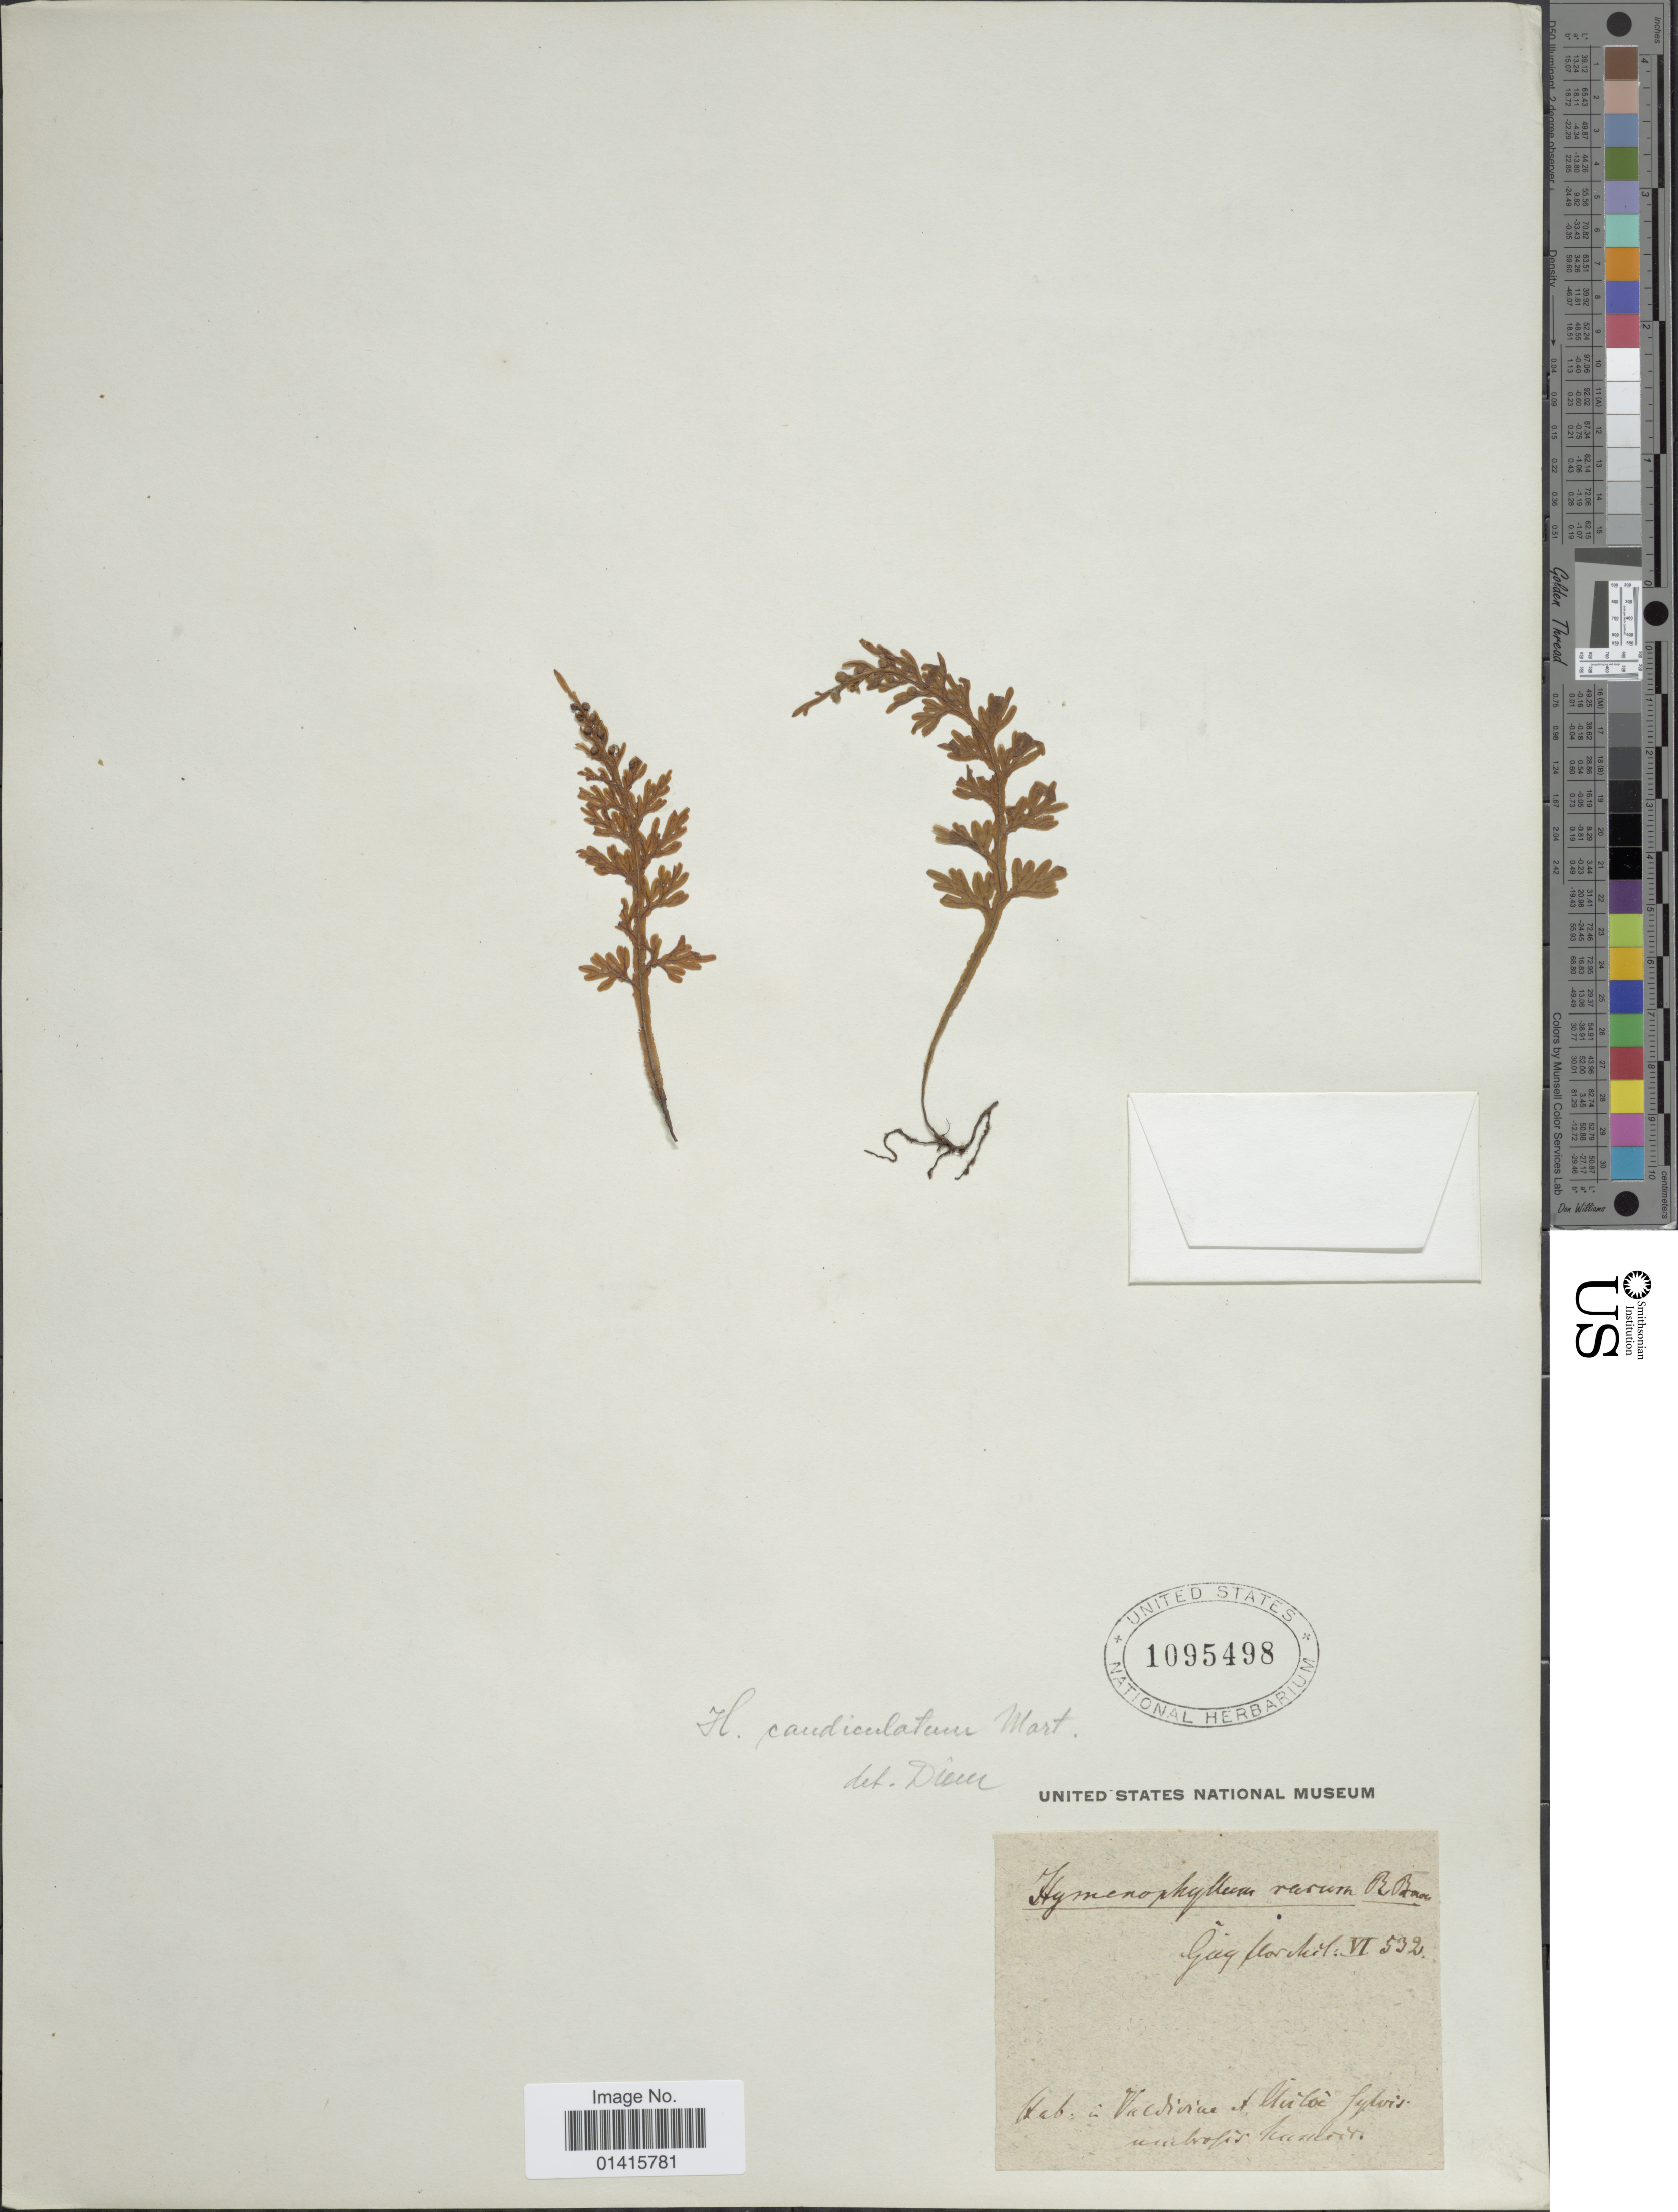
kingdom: Plantae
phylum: Tracheophyta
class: Polypodiopsida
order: Hymenophyllales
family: Hymenophyllaceae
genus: Hymenophyllum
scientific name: Hymenophyllum caudiculatum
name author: Mart.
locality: Va [illegible text]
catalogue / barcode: US 1095498